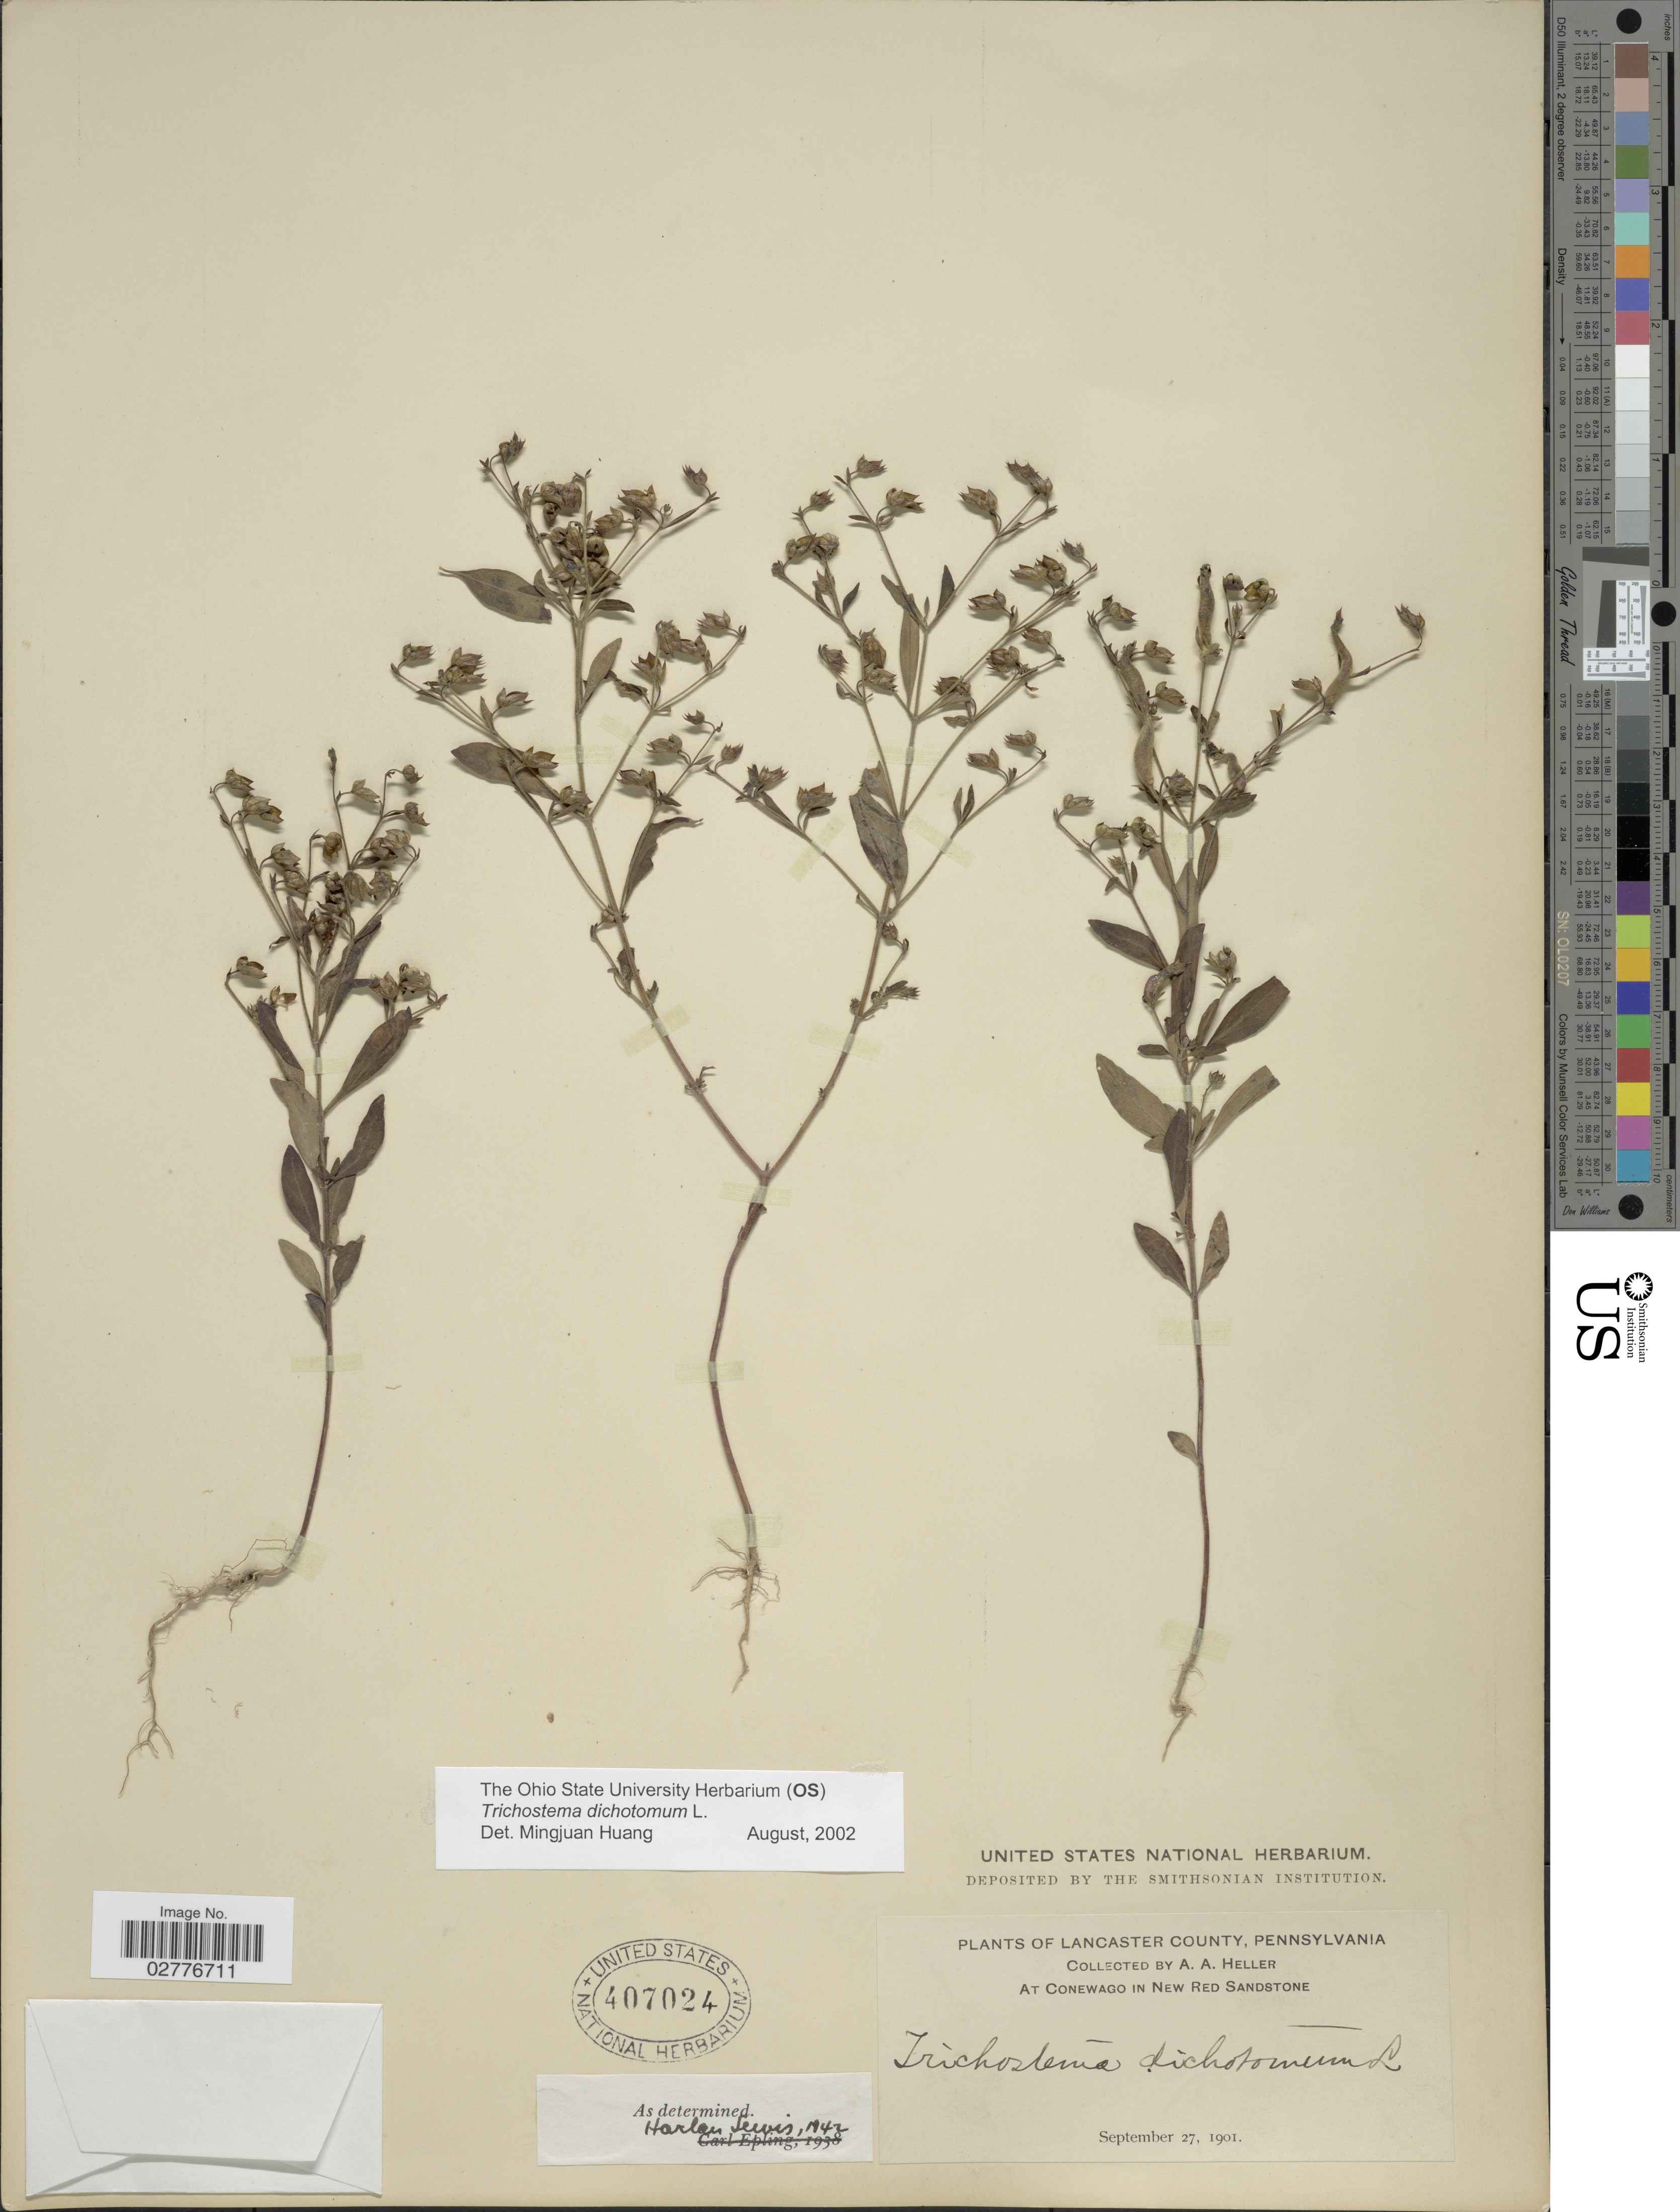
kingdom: Plantae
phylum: Tracheophyta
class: Magnoliopsida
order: Lamiales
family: Lamiaceae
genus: Trichostema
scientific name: Trichostema dichotomum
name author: L.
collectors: A. A. Heller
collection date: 1901-09-27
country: United States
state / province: Pennsylvania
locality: Lancaster County. At Conewago in New Red Sandstone.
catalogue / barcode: US 407024